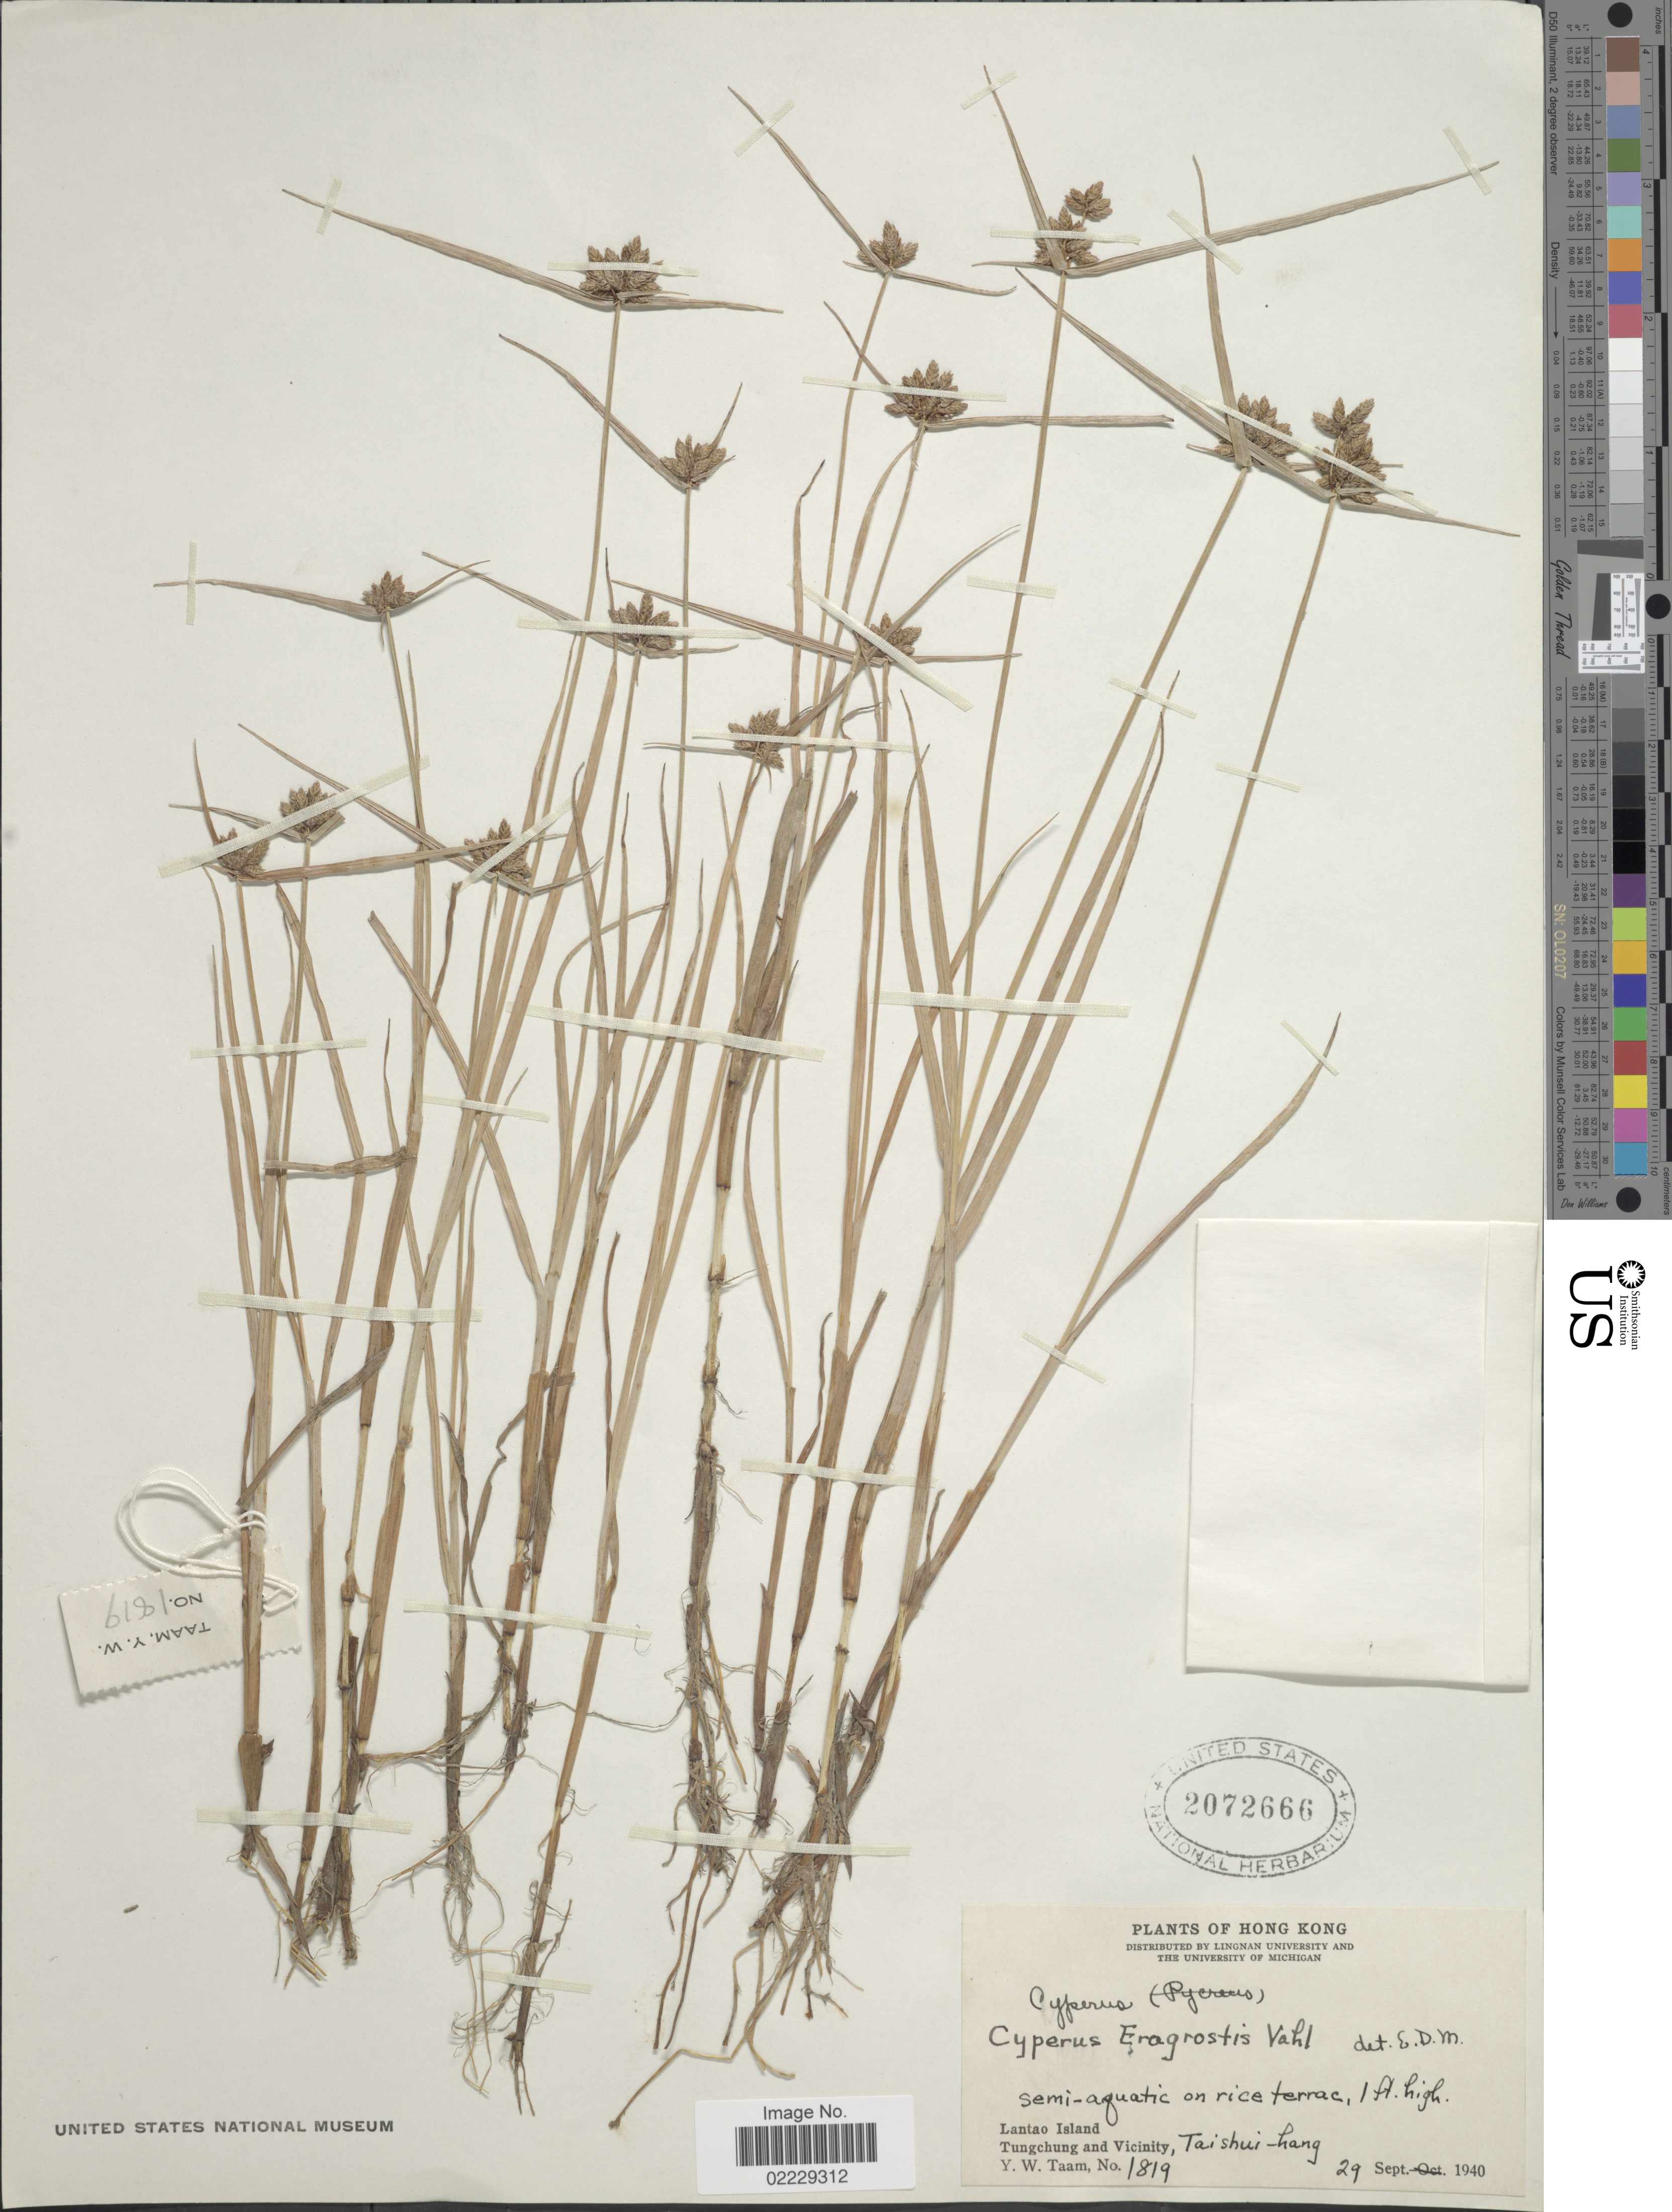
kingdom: Plantae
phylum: Tracheophyta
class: Liliopsida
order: Poales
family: Cyperaceae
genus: Cyperus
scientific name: Cyperus sanguinolentus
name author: Vahl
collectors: Y. W. Taam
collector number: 1819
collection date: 1940-09-29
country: China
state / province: Hong Kong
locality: Lantao Island, Tungchung and Vicinity, Tai shui-hang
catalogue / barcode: US 2072666